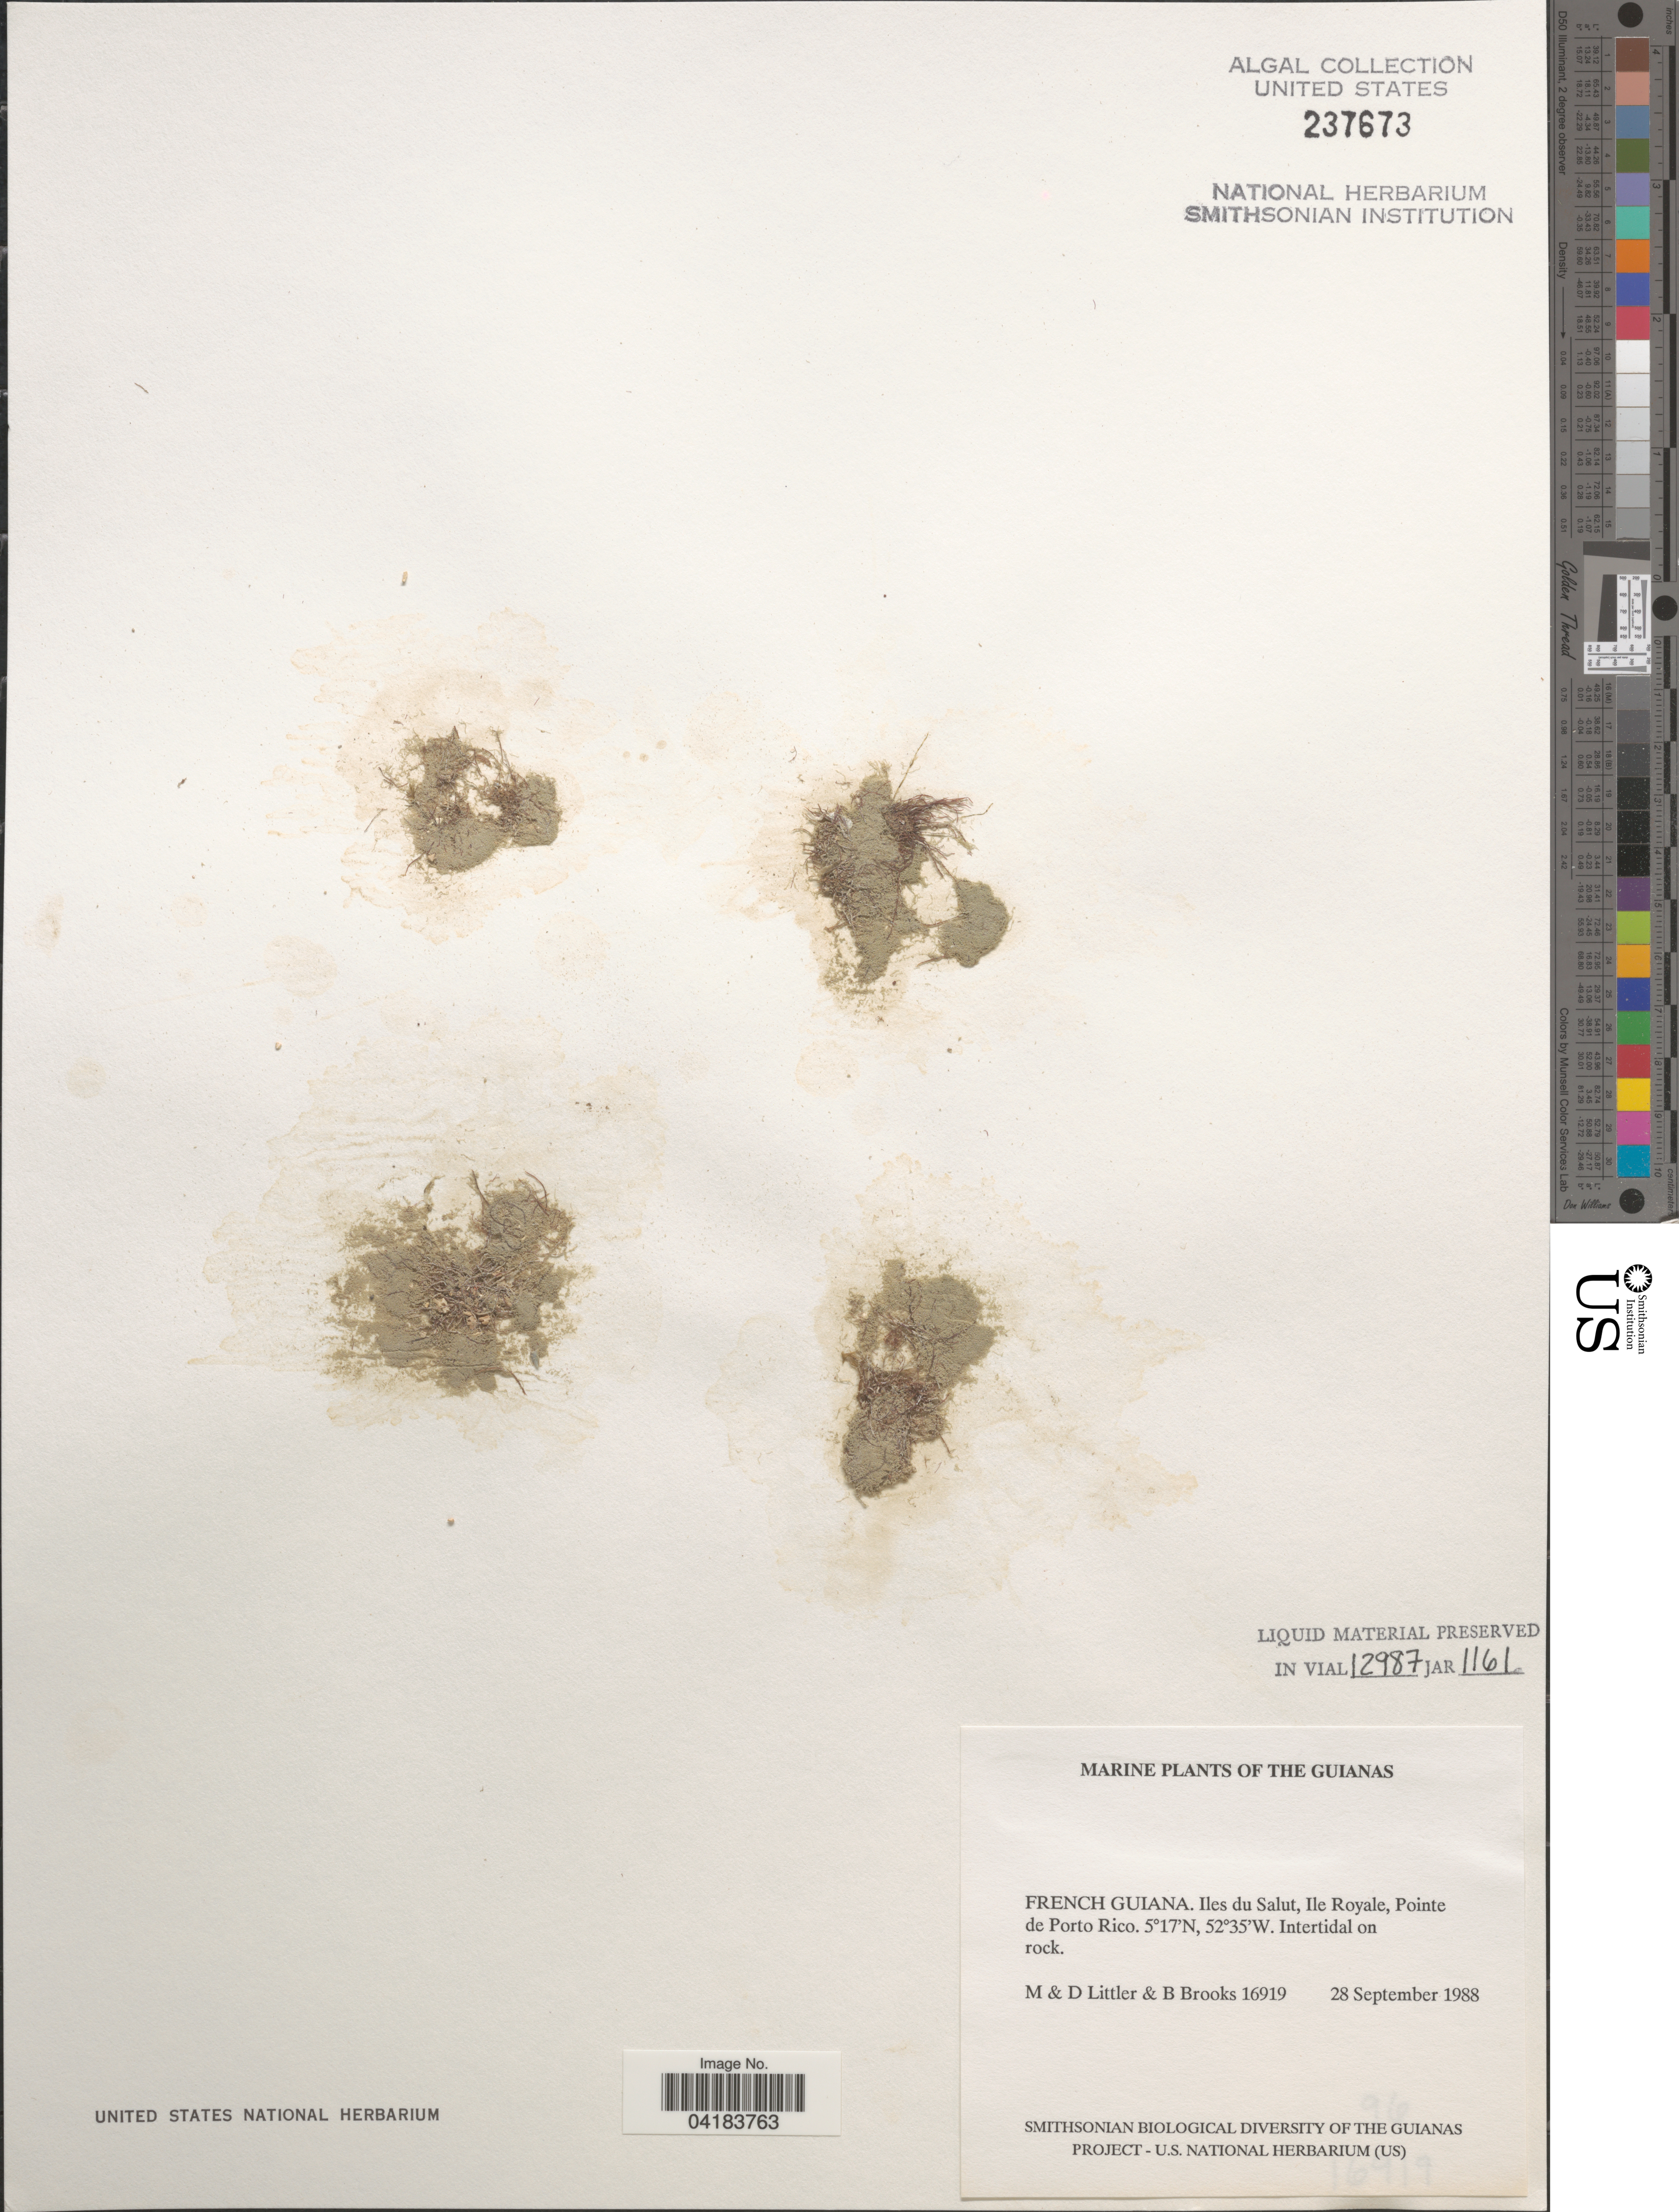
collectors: M. Littler, D. S. Littler & B. Brooks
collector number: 16919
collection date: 1988-09-28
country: French Guiana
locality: The Guianas. Iles du Salut, Ile Royale, Pointe de Porto Rico.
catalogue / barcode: US 237673